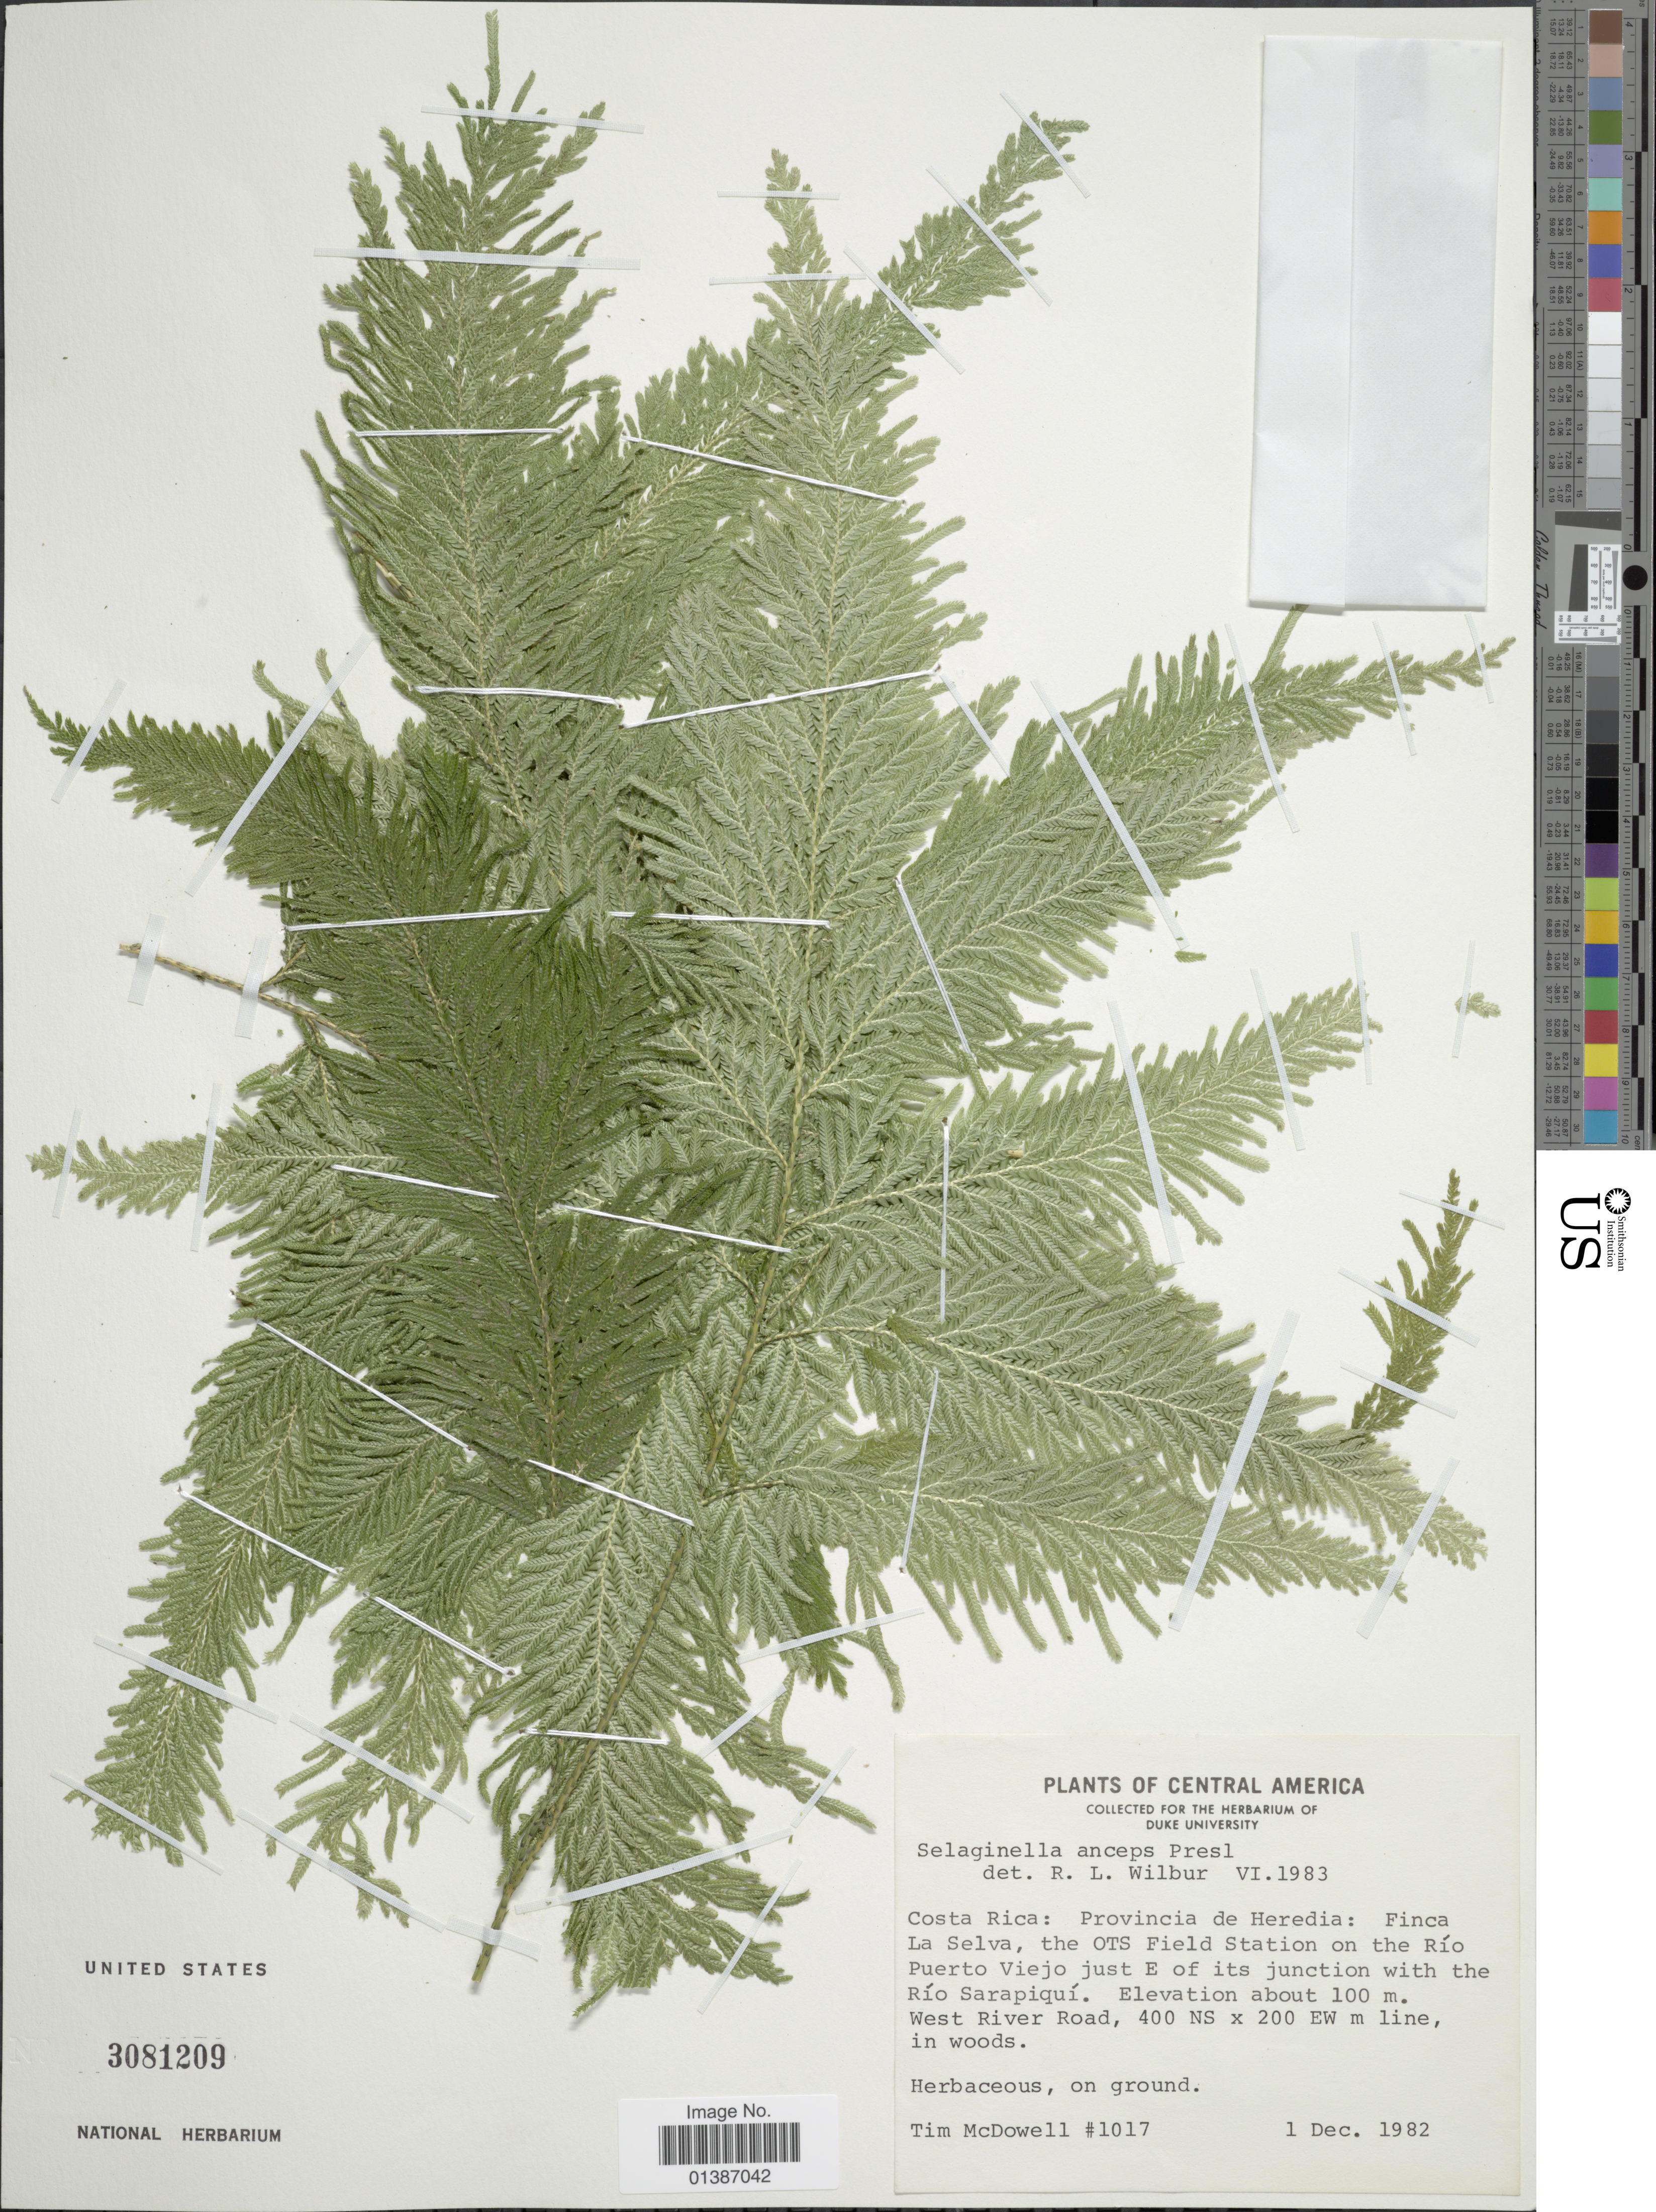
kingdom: Plantae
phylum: Tracheophyta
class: Lycopodiopsida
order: Selaginellales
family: Selaginellaceae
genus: Selaginella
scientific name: Selaginella anceps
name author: (C. Presl)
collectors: T. McDowell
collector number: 1017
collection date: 1982-12-01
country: Costa Rica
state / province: Heredia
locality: Provincia de Heredia: Finca La Selva, the OTS Field Station on the Río Puerto Viejo just E of its junction with the Río Sarapiquí, West River Road, 400 NS [Foreign script] 200 EW m line, in woods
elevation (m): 100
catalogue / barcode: US 3081209